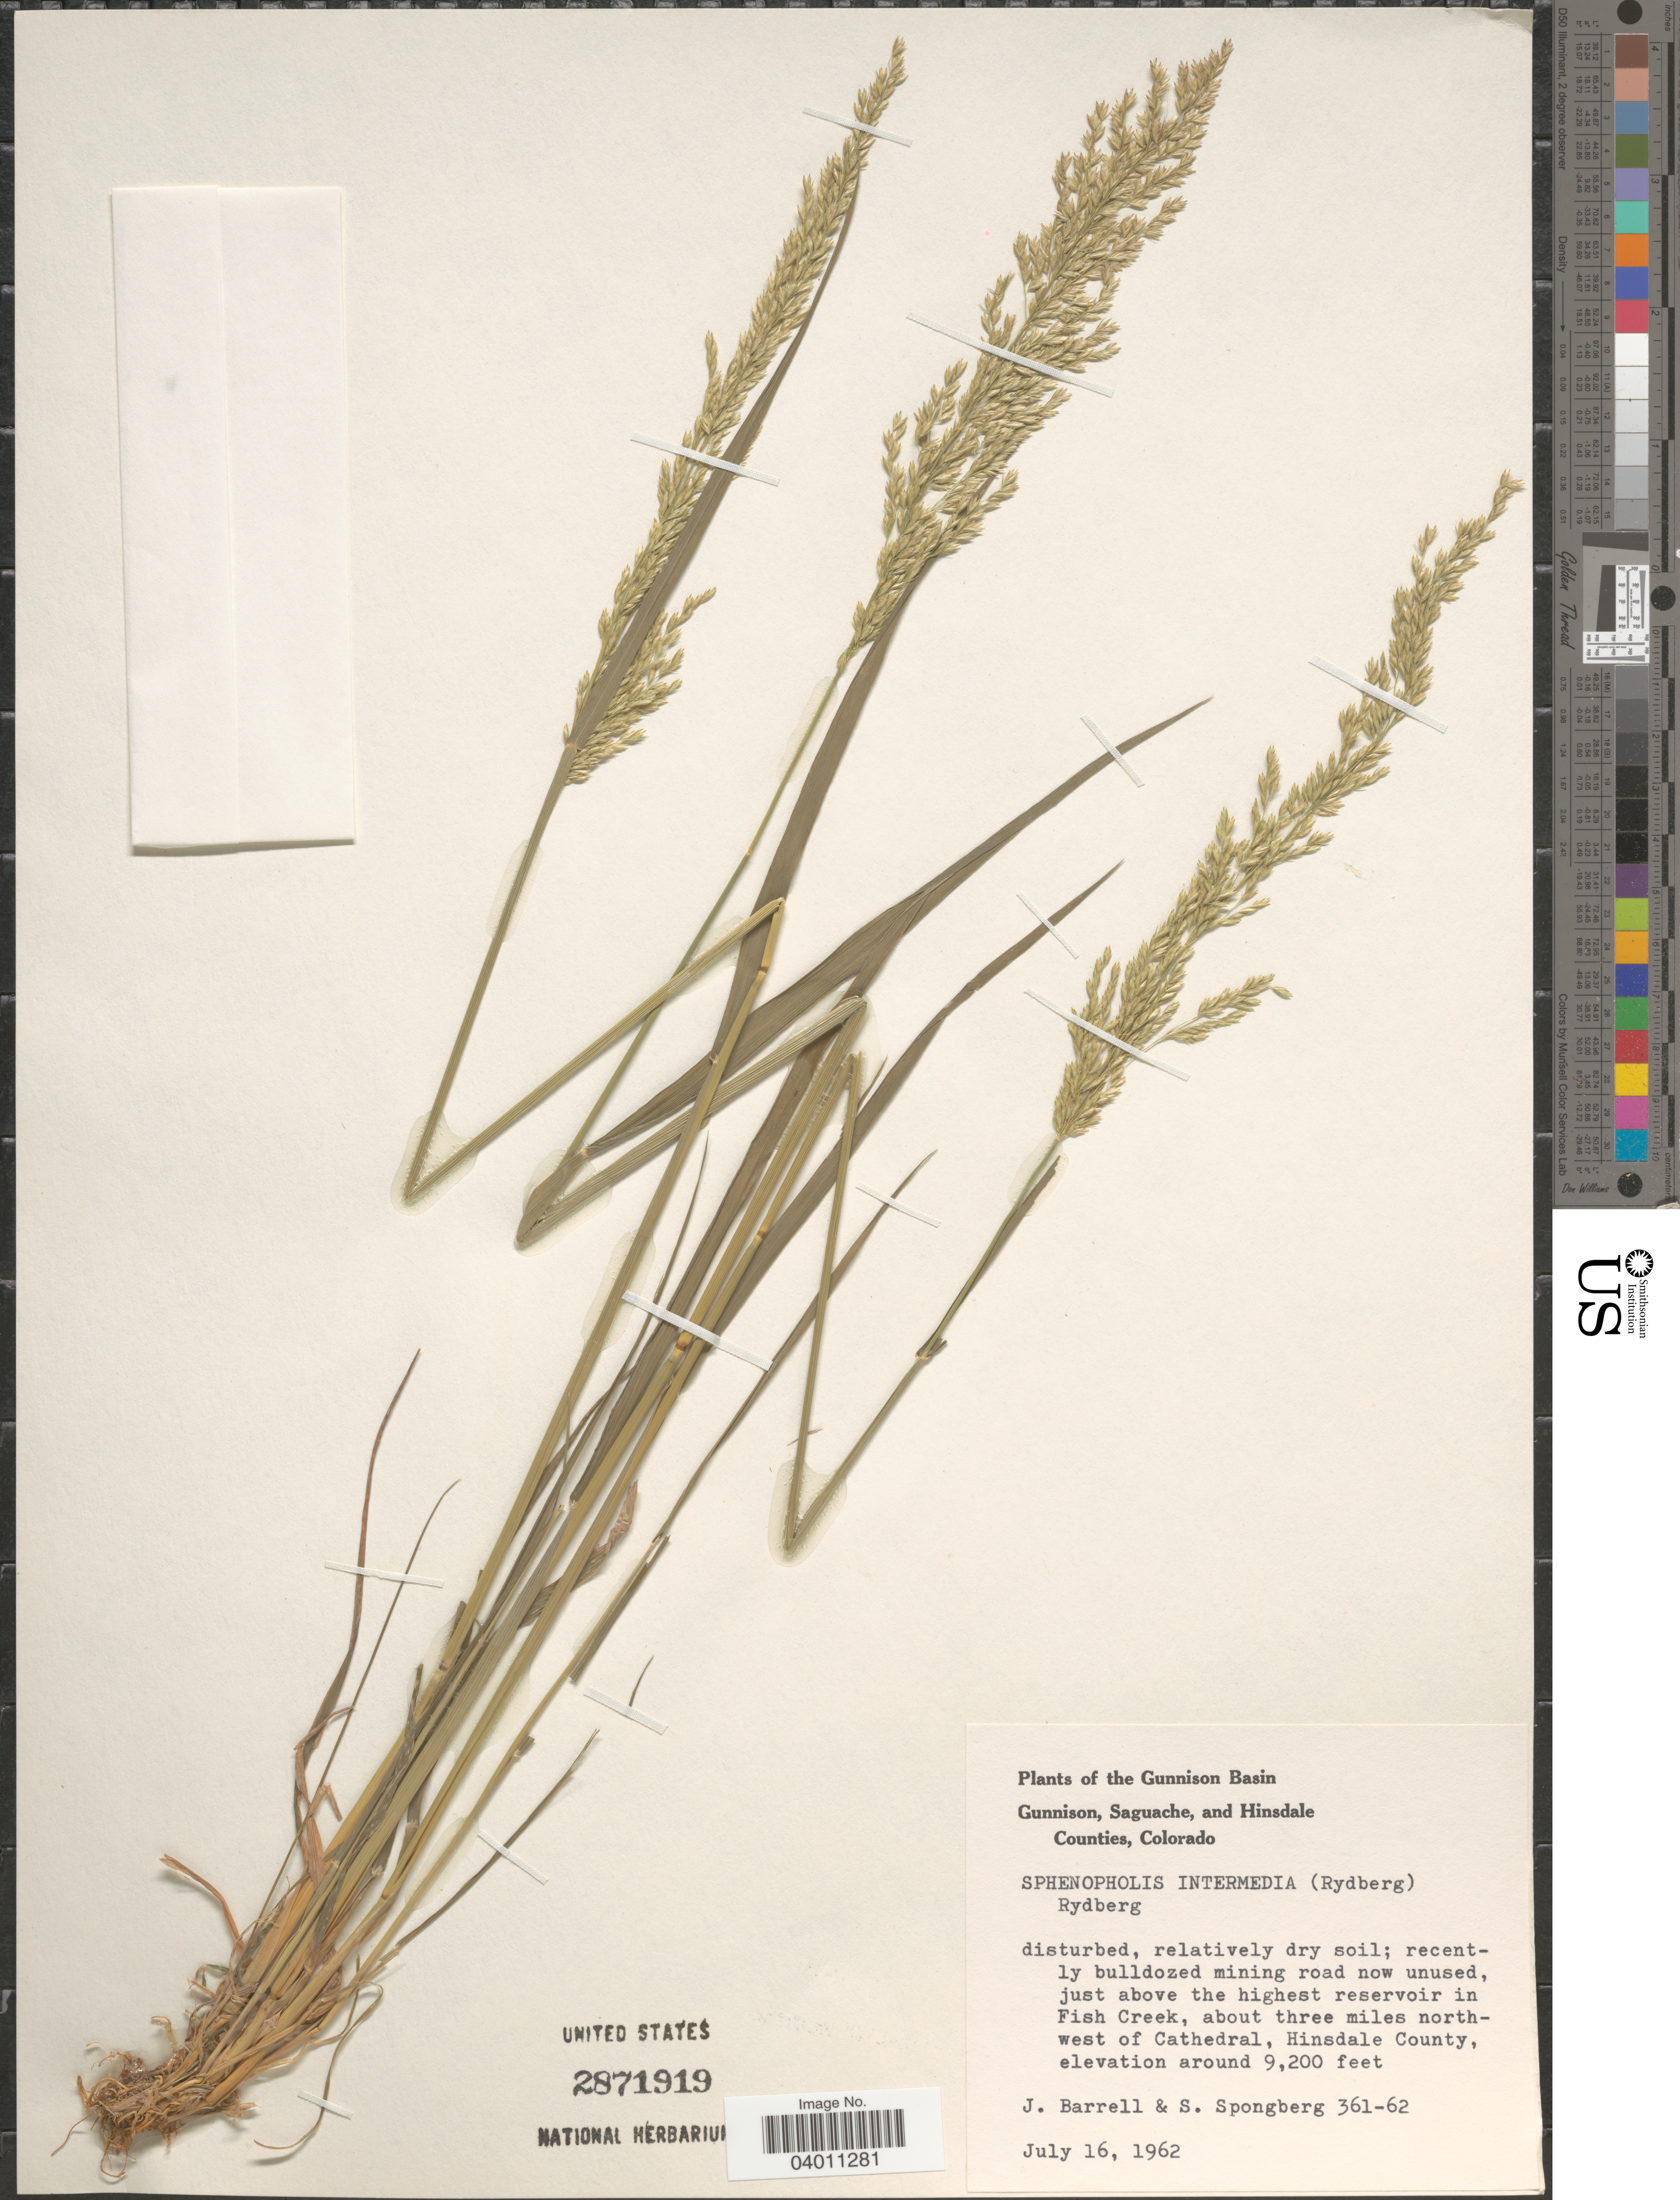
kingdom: Plantae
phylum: Tracheophyta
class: Liliopsida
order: Poales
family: Poaceae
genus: Sphenopholis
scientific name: Sphenopholis intermedia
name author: (Rydb.) Rydb.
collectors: J. Barrell & S. A.Spongberg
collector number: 361-62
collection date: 1962-07-16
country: United States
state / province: Colorado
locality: Gunnison Basin. Just above the highest reservoir in Fish Creek, about three miles northwest of Cathedral, Hinsdale County.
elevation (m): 2804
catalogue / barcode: US 2871919